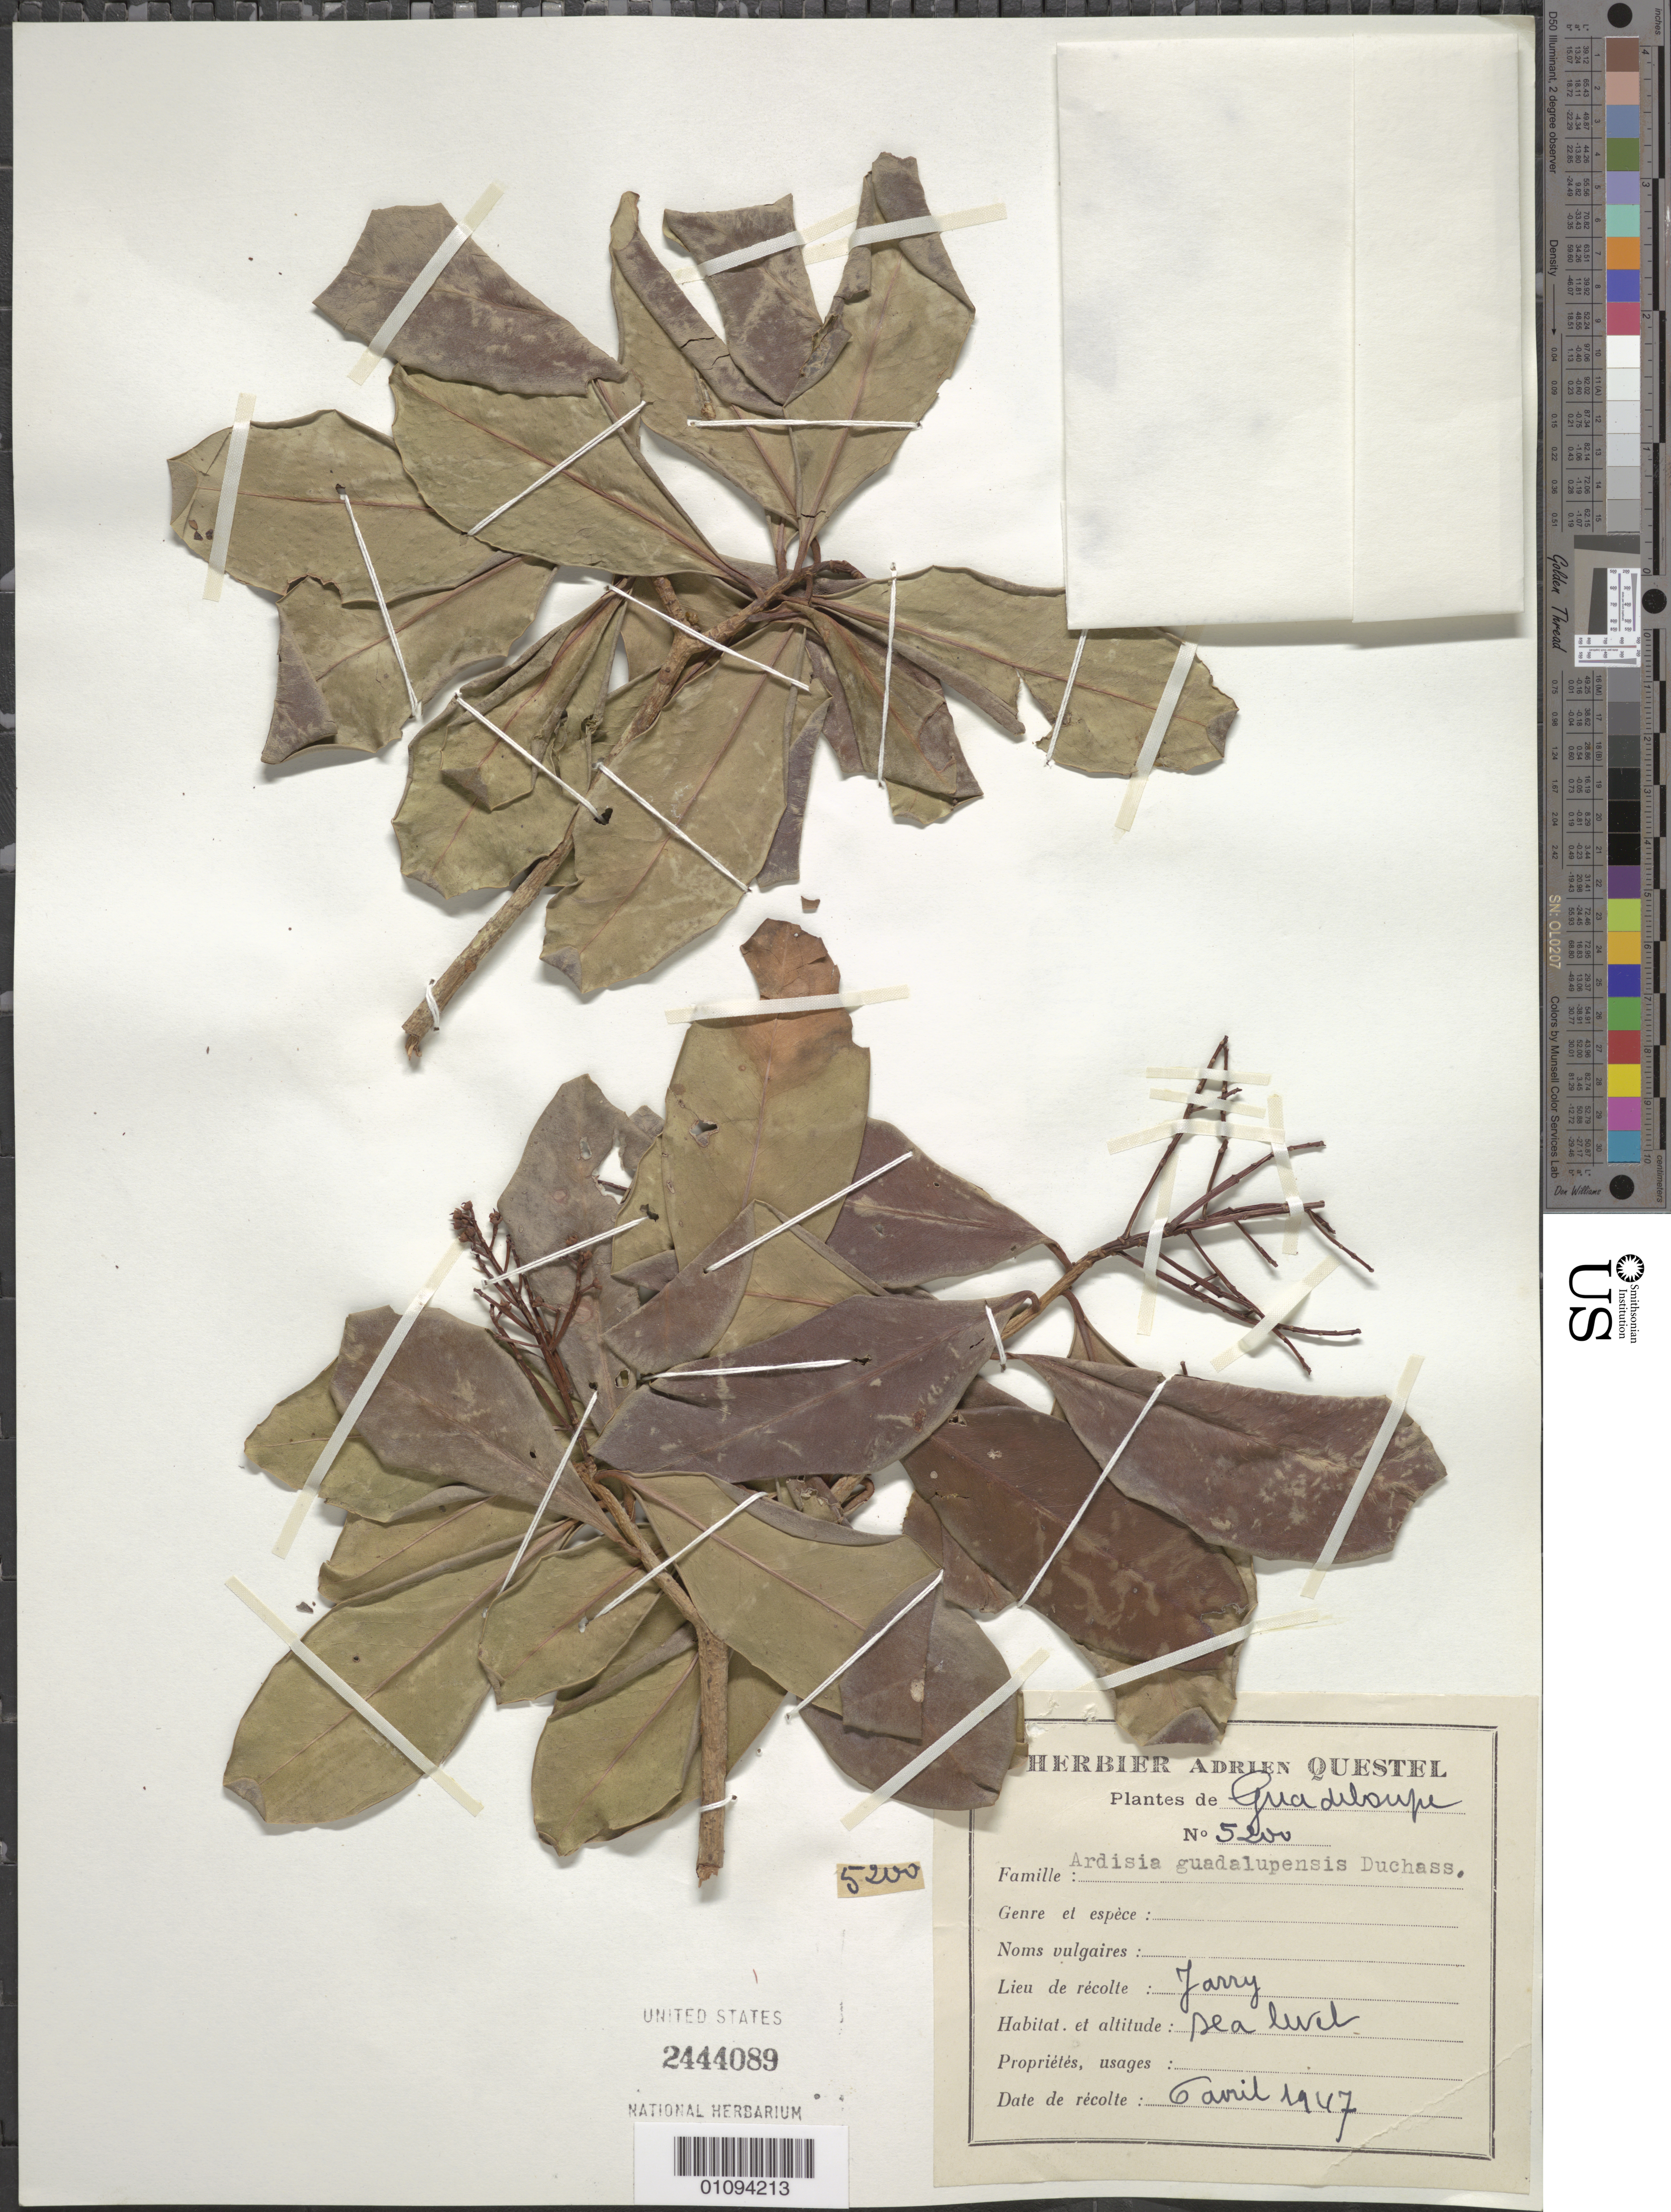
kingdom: Plantae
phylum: Tracheophyta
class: Magnoliopsida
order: Ericales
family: Primulaceae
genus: Ardisia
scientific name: Ardisia obovata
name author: Desv. ex Ham.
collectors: A. Questel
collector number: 5200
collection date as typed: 06 Apr 1947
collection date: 1947-04-06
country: Guadeloupe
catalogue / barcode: US 2444089